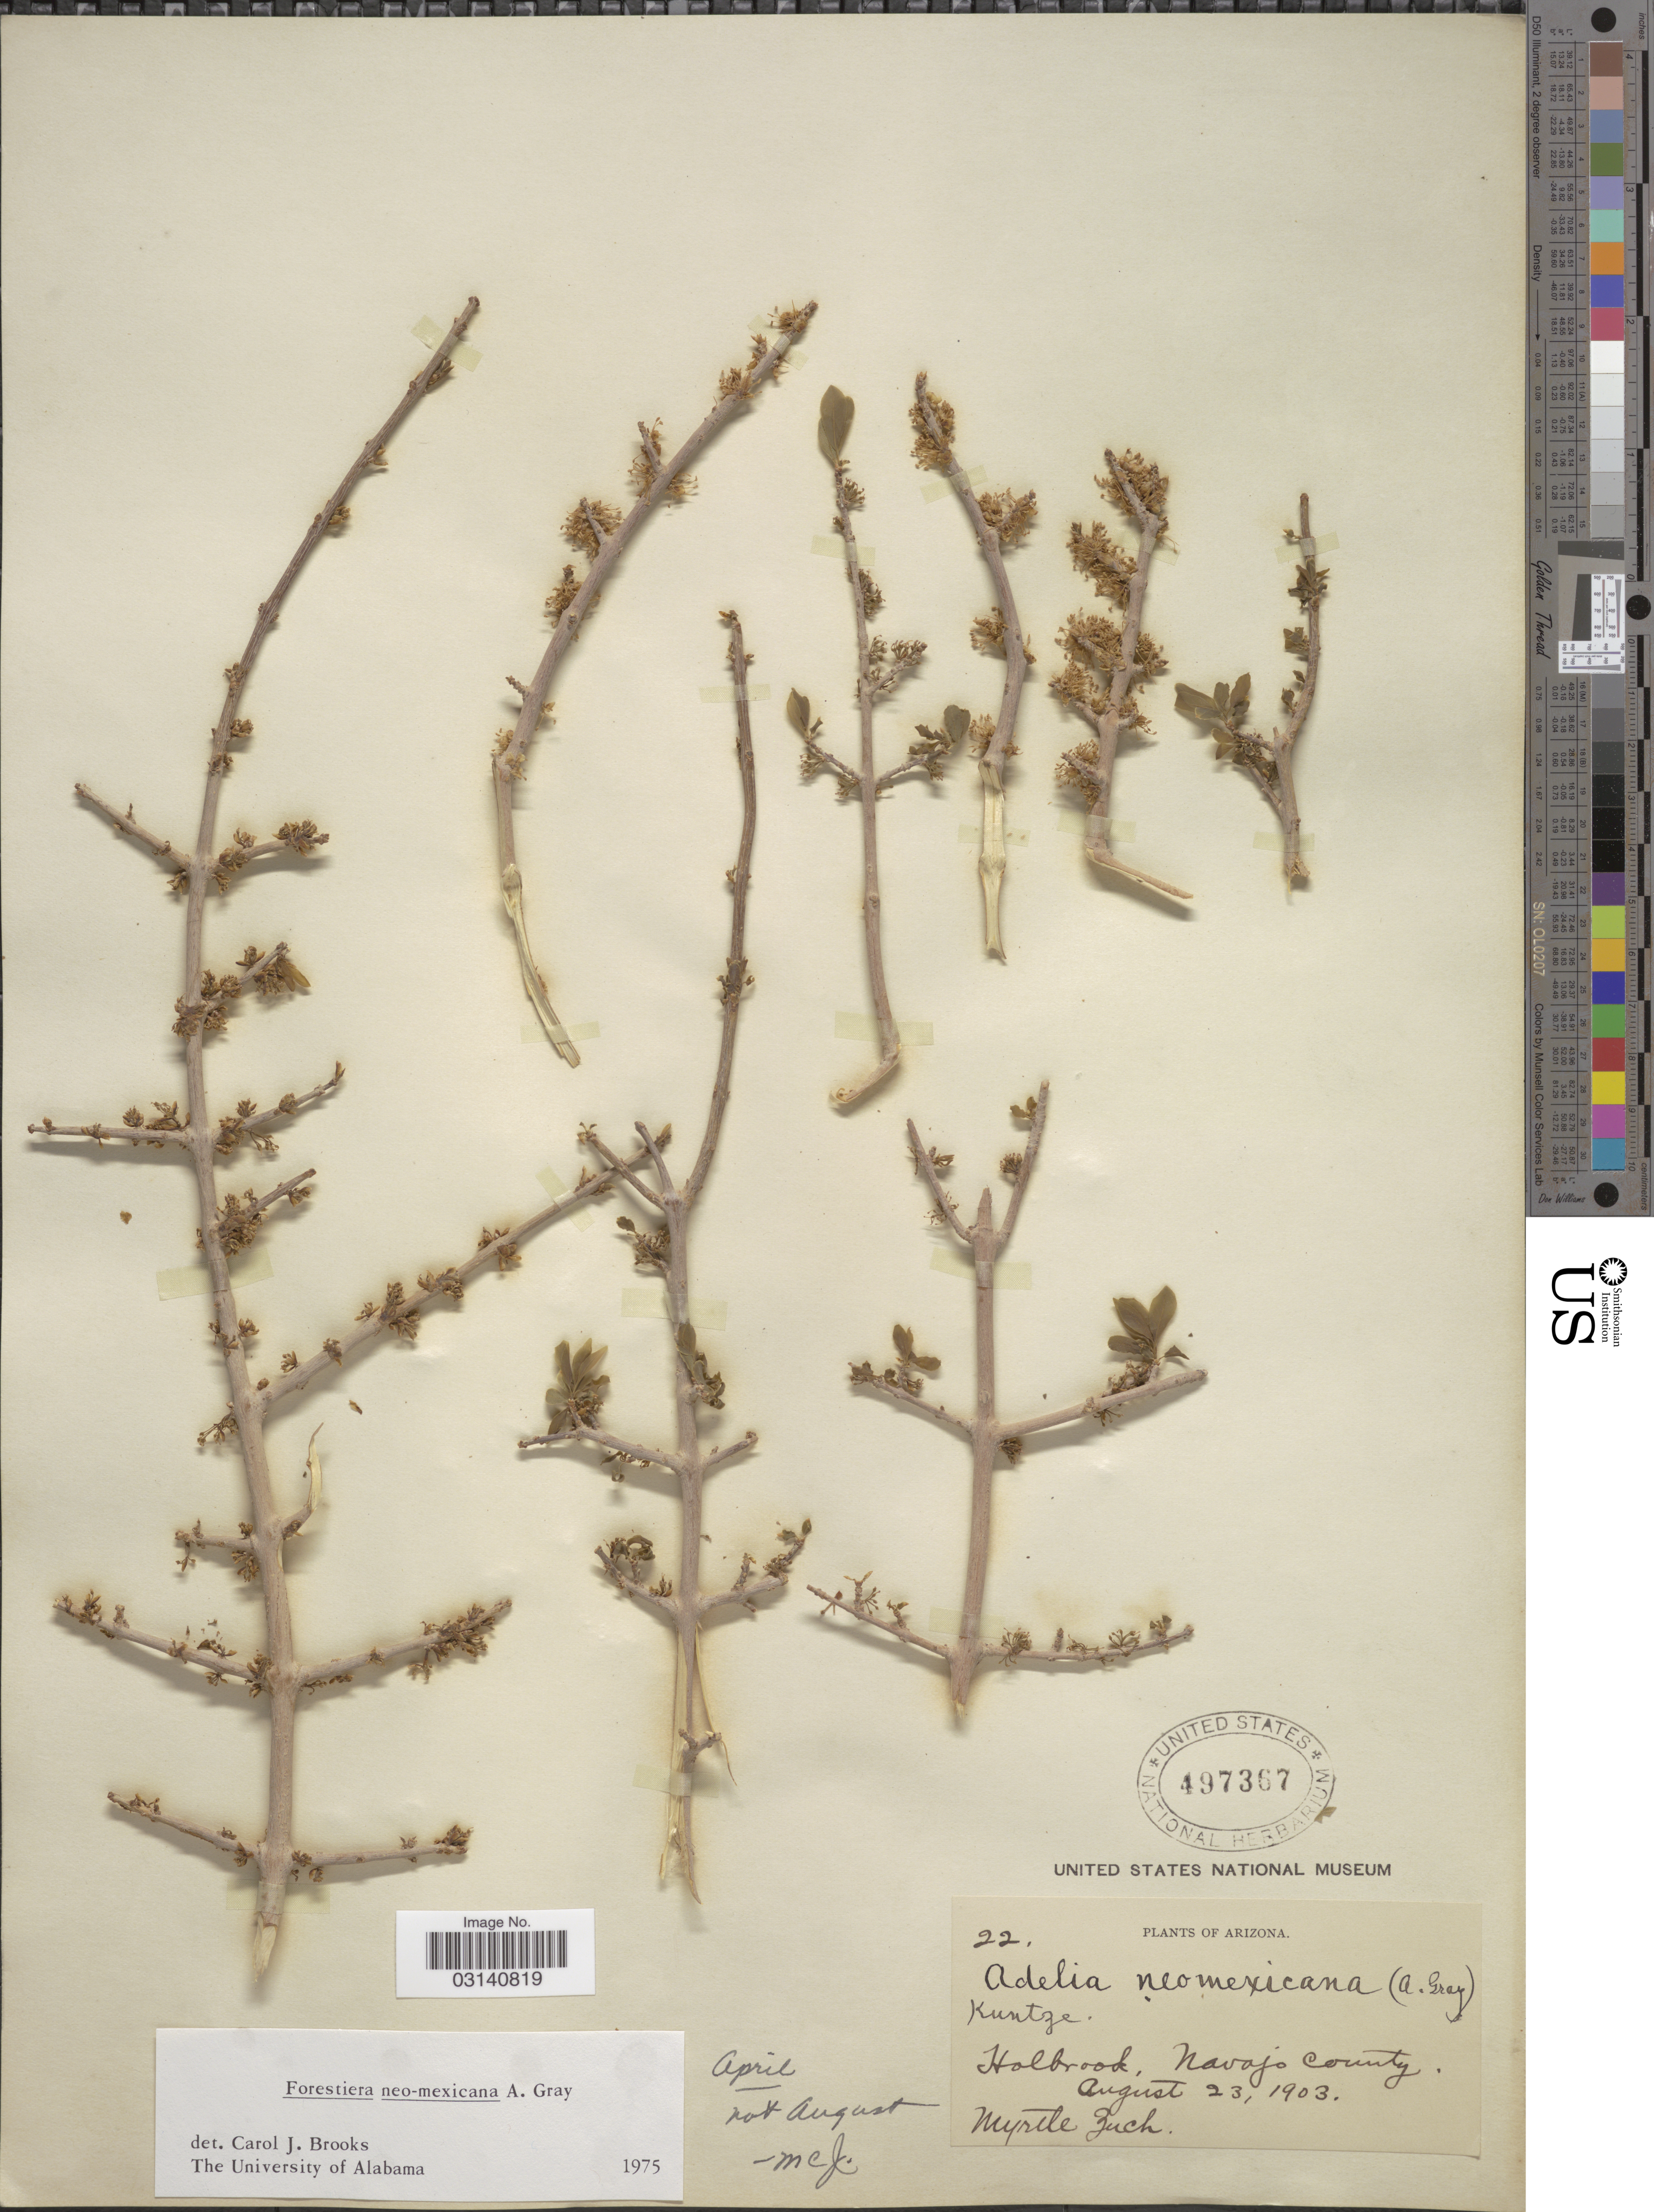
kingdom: Plantae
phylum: Tracheophyta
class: Magnoliopsida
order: Lamiales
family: Oleaceae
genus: Forestiera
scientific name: Forestiera neomexicana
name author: A. Gray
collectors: M. Zuck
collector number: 22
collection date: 1903-08-23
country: United States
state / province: Arizona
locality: Holbrook, Navajo County.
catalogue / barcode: US 497367